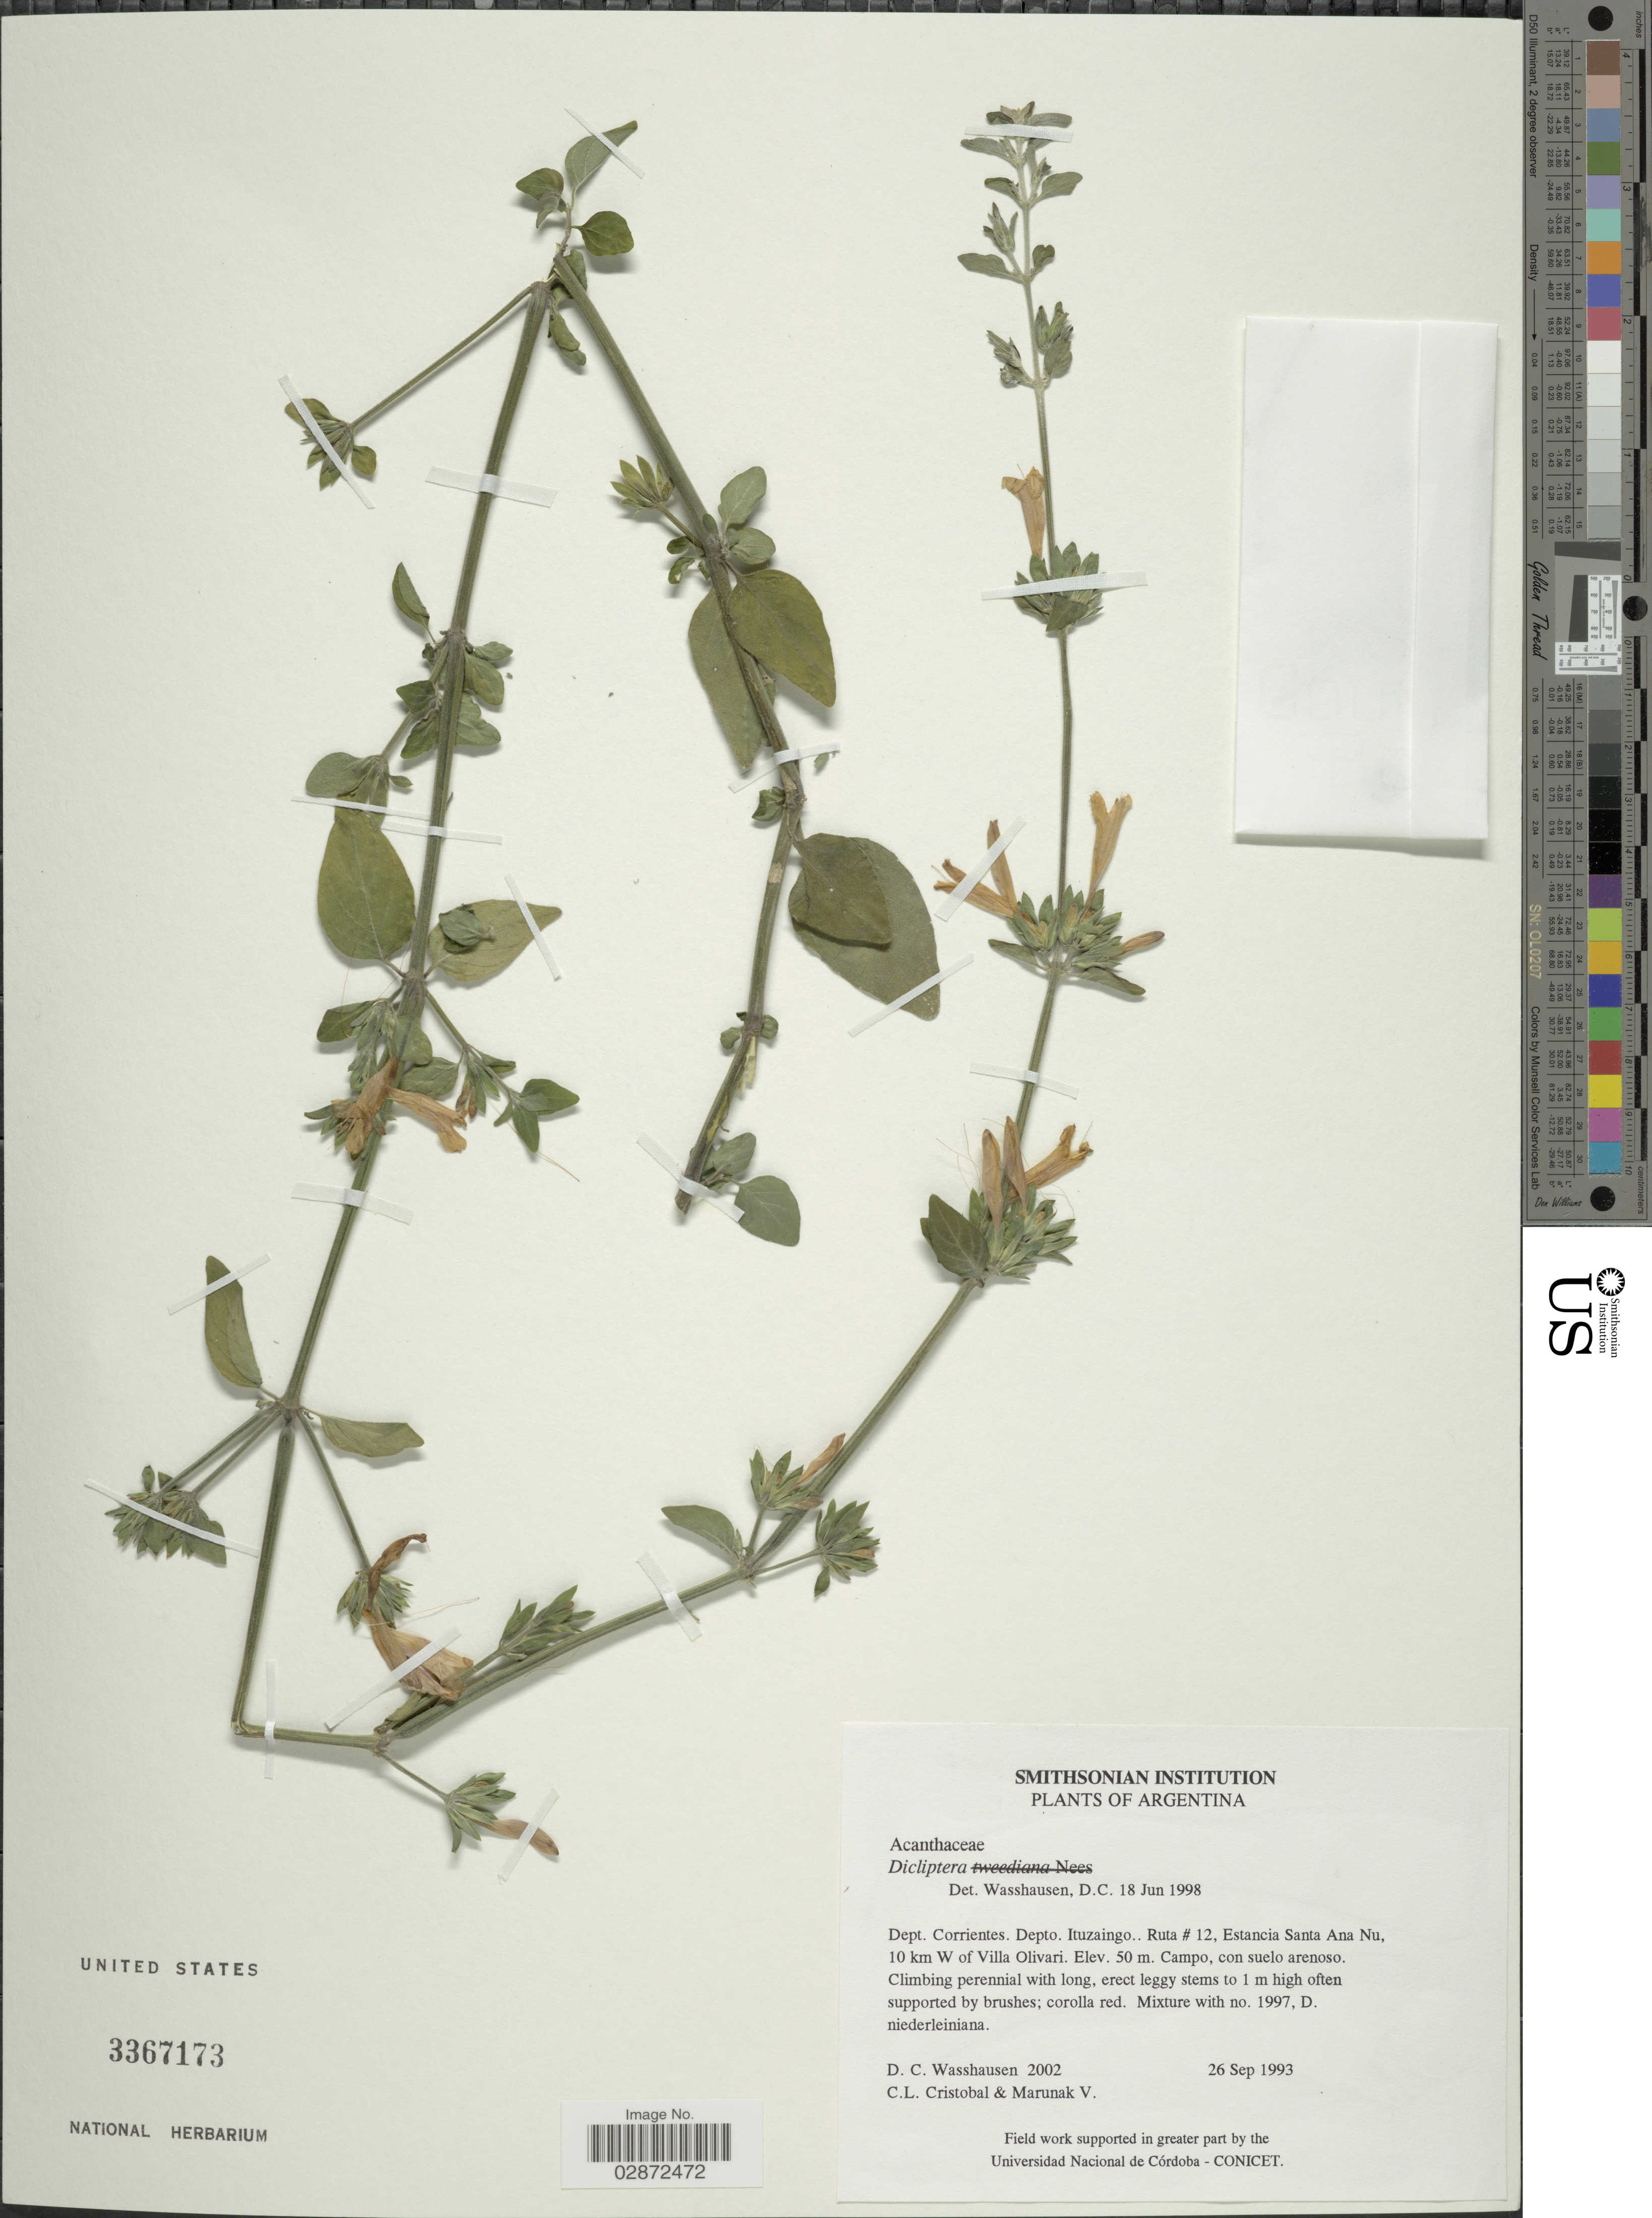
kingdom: Plantae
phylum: Tracheophyta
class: Magnoliopsida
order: Lamiales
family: Acanthaceae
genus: Dicliptera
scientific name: Dicliptera squarrosa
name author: Nees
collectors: D. C. Wasshausen, C. Cristobal & V. Marunak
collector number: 2002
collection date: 1993-09-26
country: Argentina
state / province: Corrientes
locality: Dept. Corrientes, Depto. Ituzaingo. Ruta # 12, Estancia Santa Ana Nu, 10 km W of Villa Olivari.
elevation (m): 50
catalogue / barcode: US 3367173